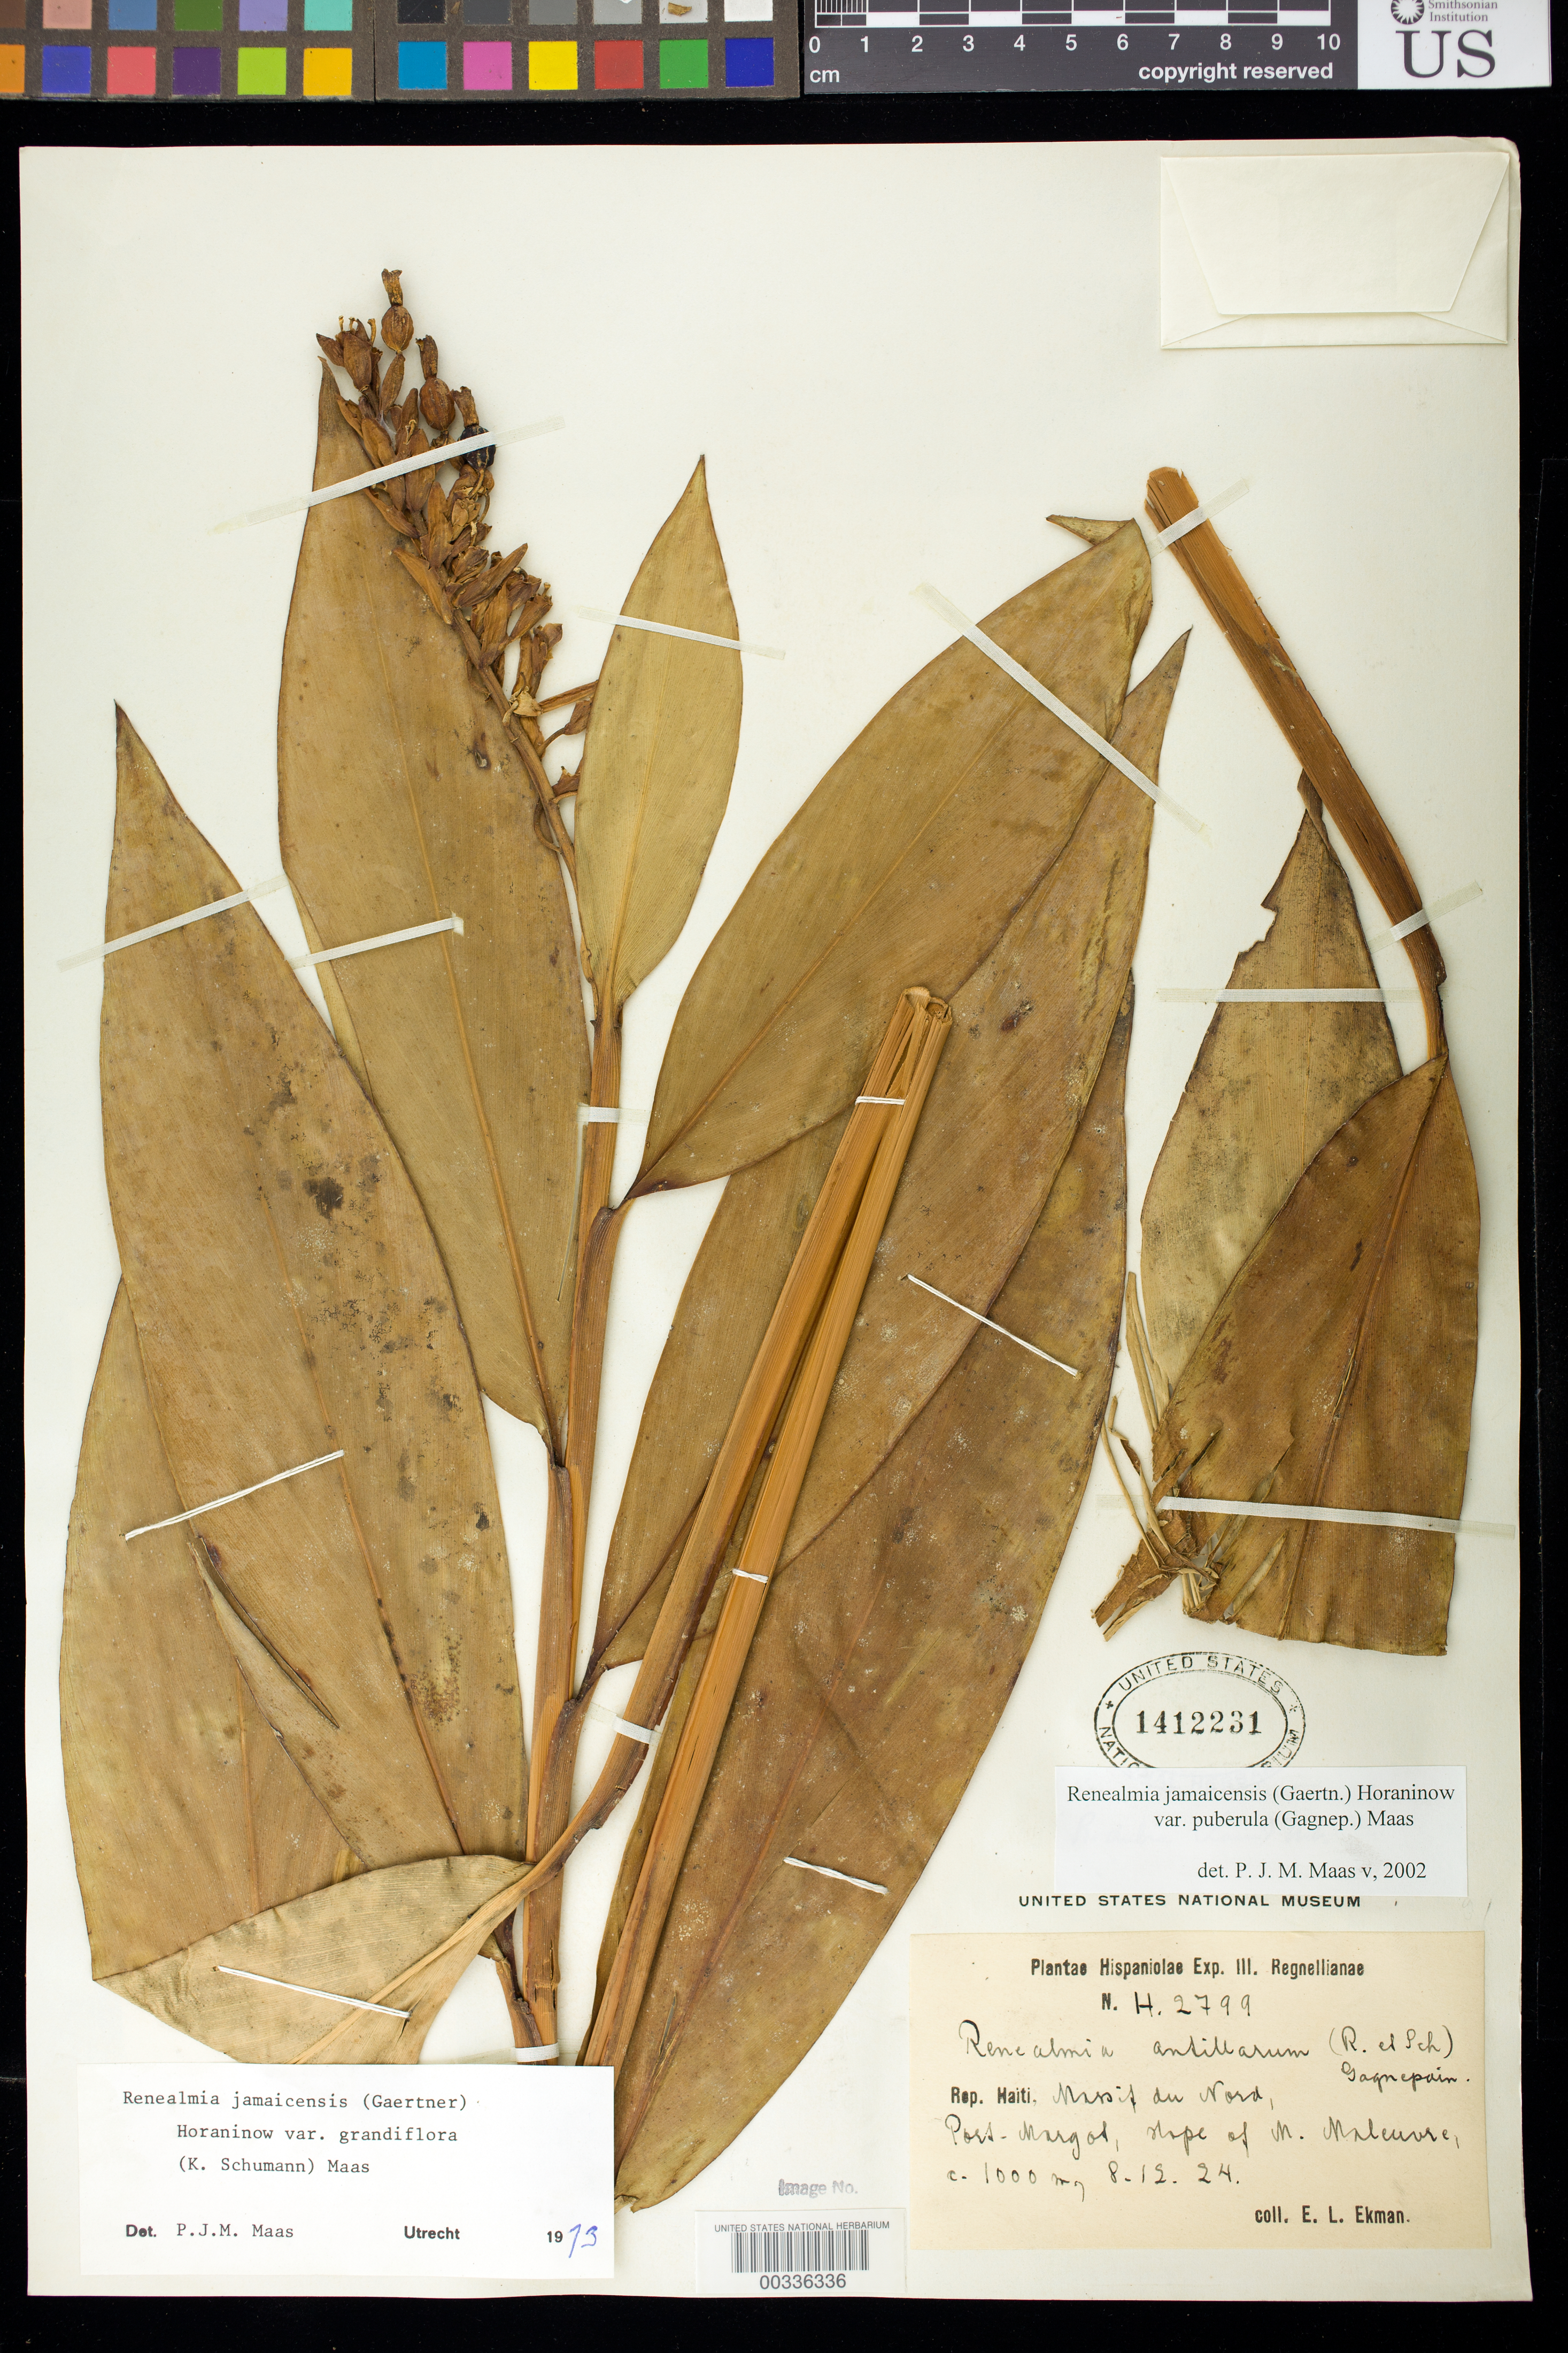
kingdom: Plantae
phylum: Tracheophyta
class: Liliopsida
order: Zingiberales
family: Zingiberaceae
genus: Renealmia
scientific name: Renealmia jamaicensis var. puberula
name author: (Gagnep.) Maas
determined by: Maas, Paul J. M.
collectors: E. L. Ekman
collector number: H.2799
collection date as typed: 08 Dec 1924 or 12 Aug 1924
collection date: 1924-08-12 or 1924-12-08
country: Haiti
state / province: Nord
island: Hispaniola Island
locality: Massif du nord, port-margot, slope of m. maleuvre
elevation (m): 1000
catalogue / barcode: US 1412231